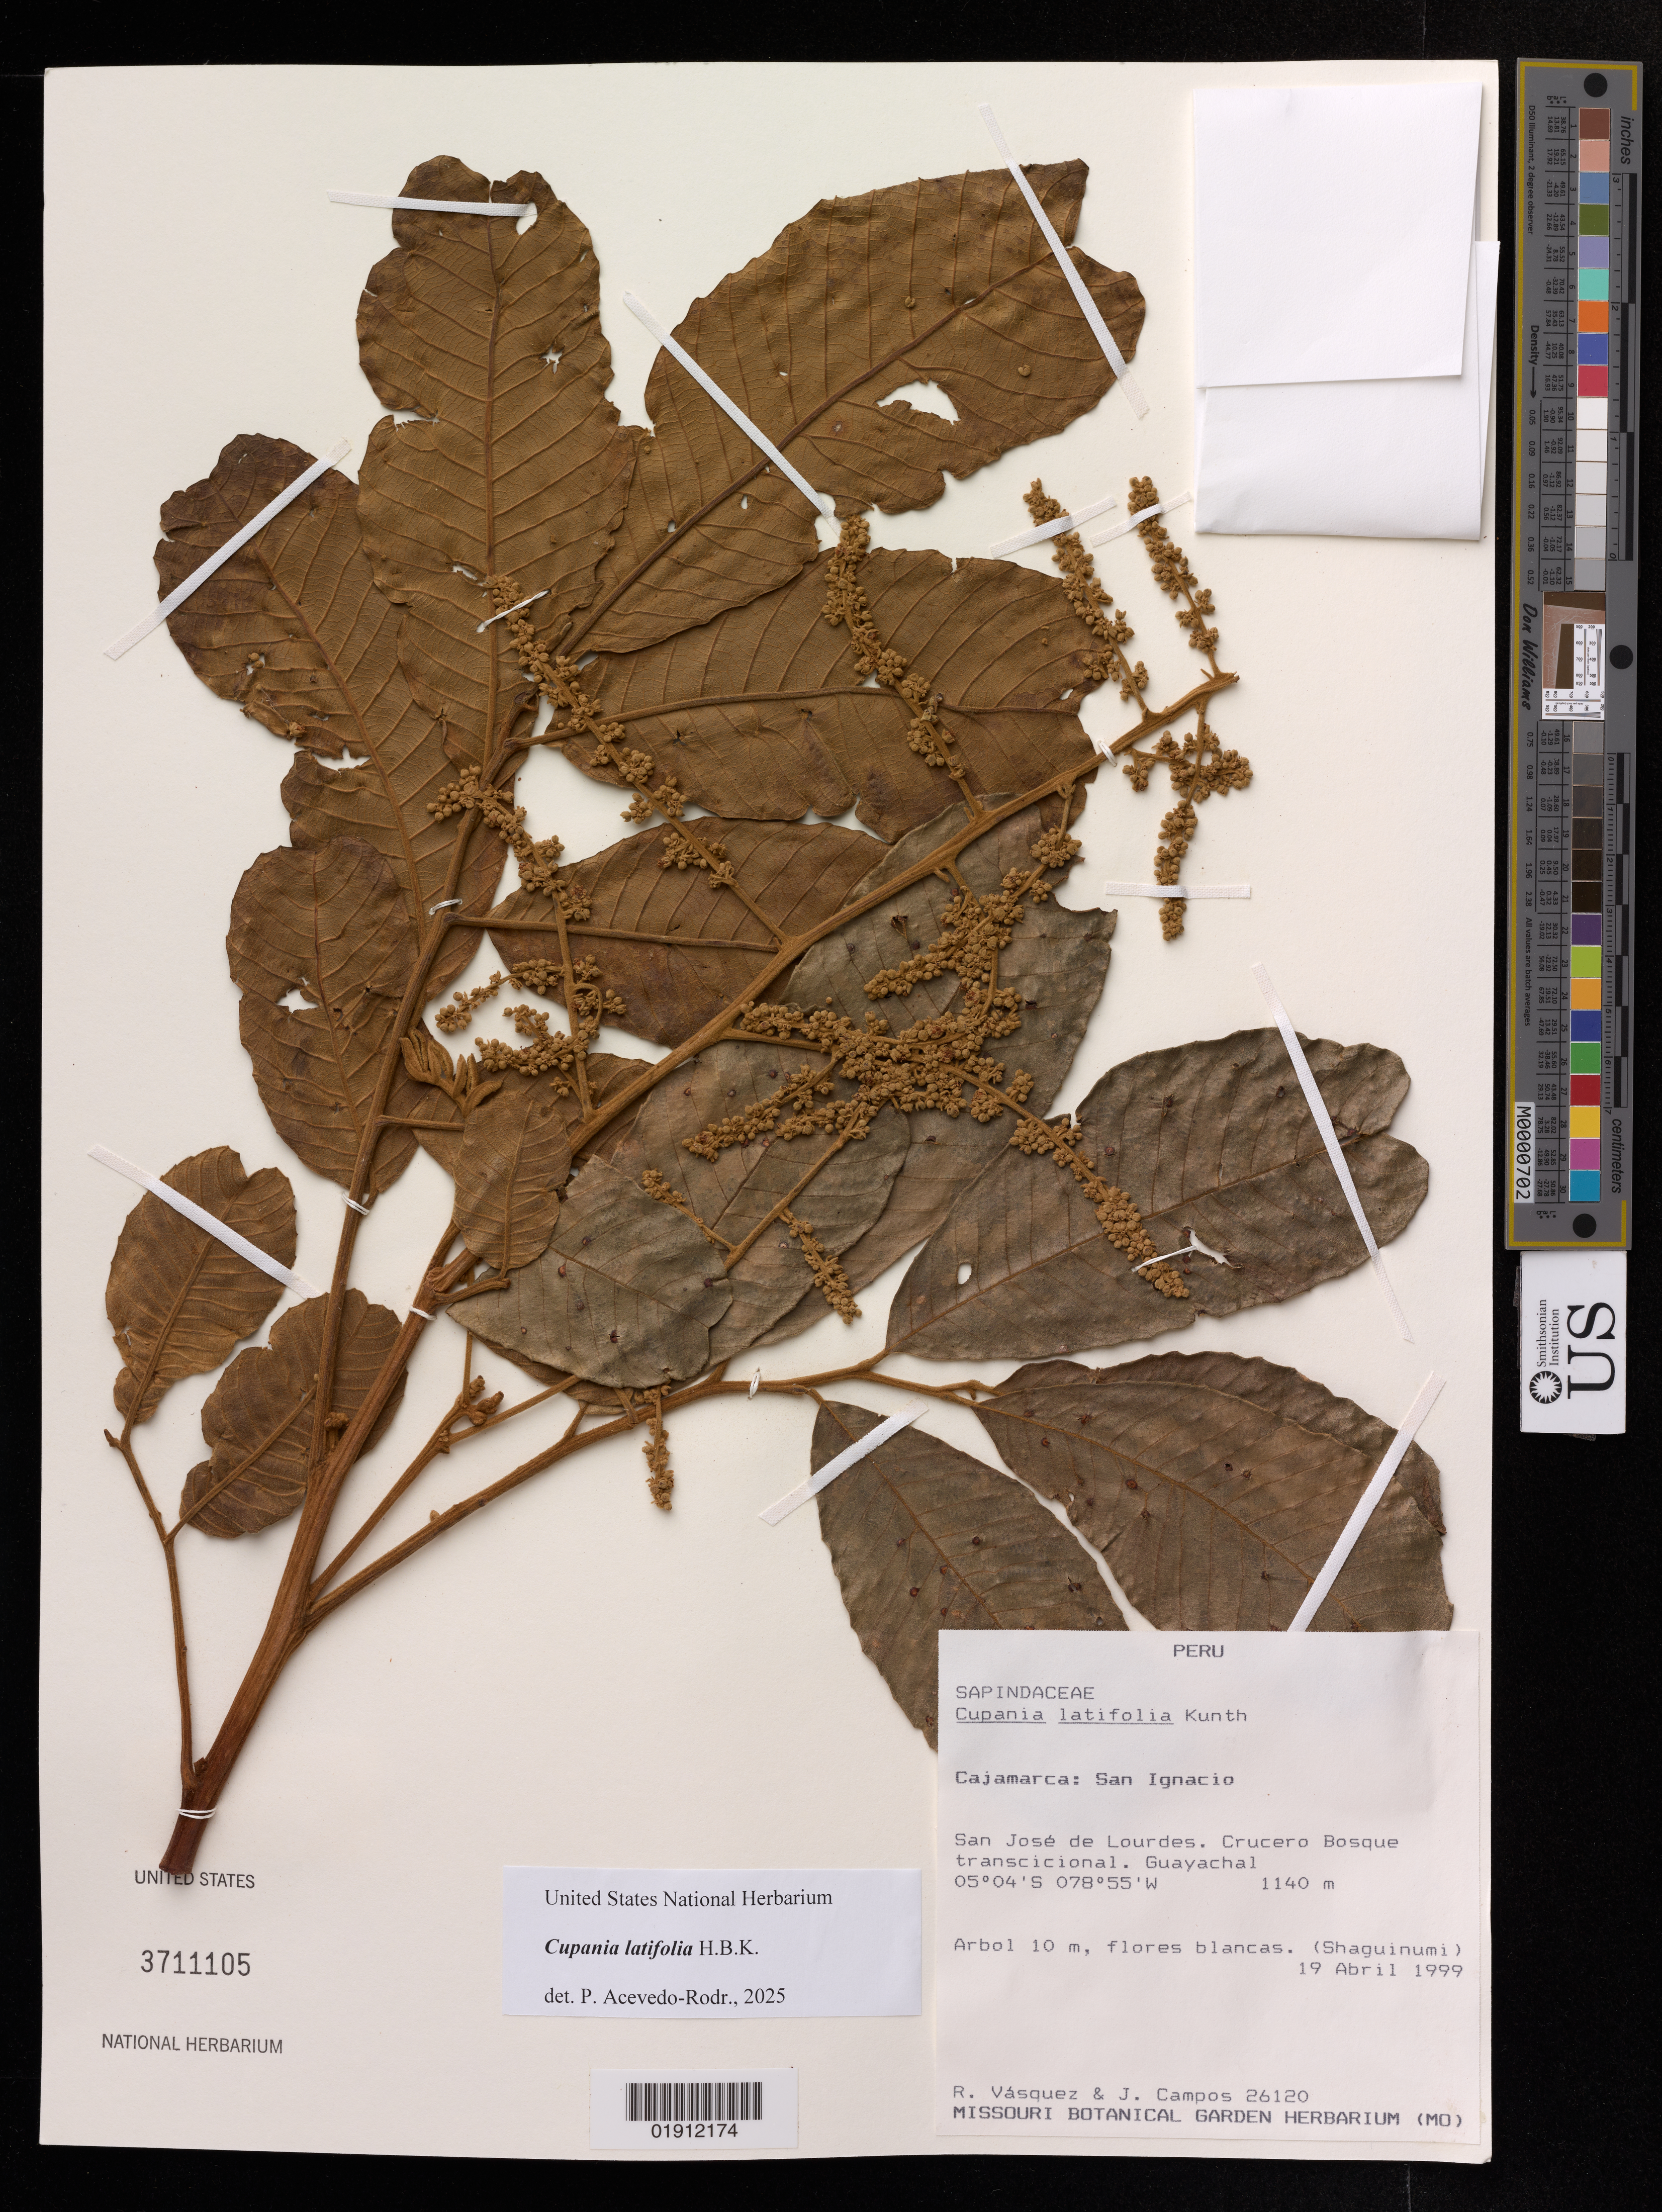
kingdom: Plantae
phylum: Tracheophyta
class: Magnoliopsida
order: Sapindales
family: Sapindaceae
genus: Cupania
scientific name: Cupania latifolia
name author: Kunth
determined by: Acevedo-Rodriguez, P., (US), Smithsonian Institution - National Museum of Natural History (UNITED STATES)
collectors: R. Vásquez M. & J. Campos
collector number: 26120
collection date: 1999-04-19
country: Peru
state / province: Cajamarca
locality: San Ignacio, San José Lourdes, Guayachal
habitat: Crucero bosque transcicional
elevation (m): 1140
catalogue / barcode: US 3711105